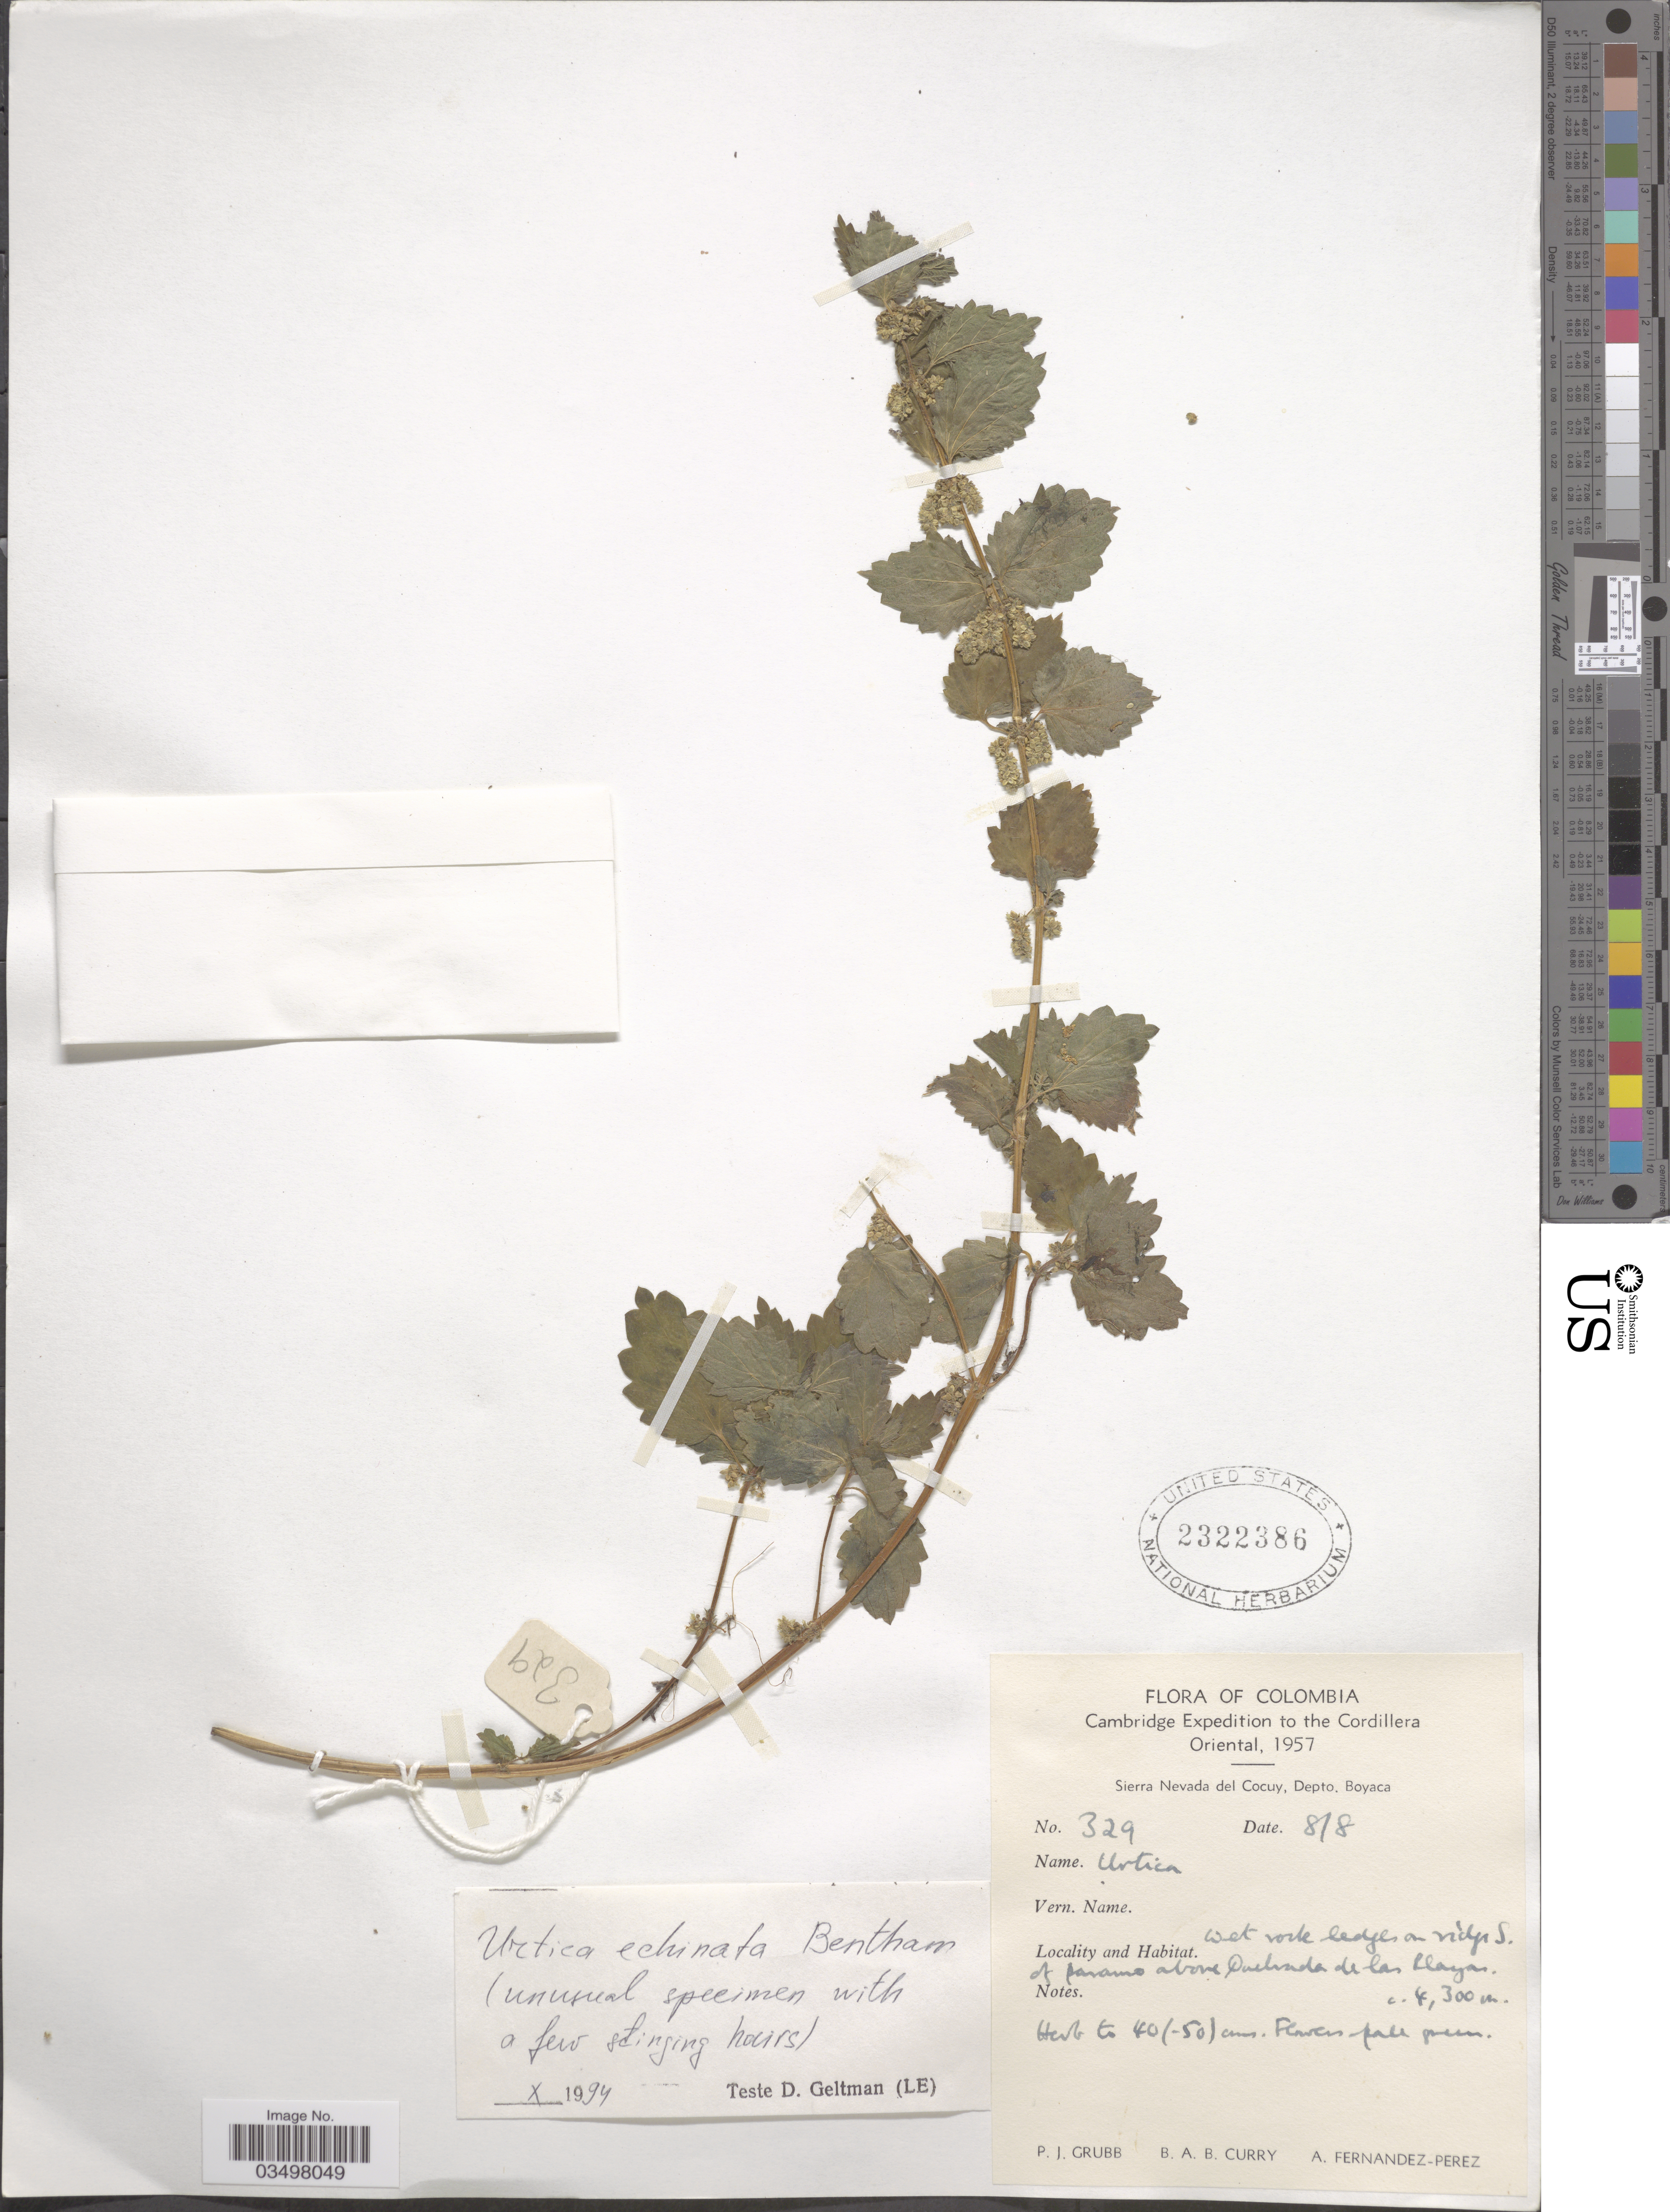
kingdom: Plantae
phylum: Tracheophyta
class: Magnoliopsida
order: Rosales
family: Urticaceae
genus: Urtica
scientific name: Urtica echinata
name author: Benth.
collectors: P. J. Grubb, B. A. B. Curry & A. Fernández-Pérez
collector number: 329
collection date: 1957-08-08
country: Colombia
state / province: Boyacá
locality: Cordillera Oriental. Sierra Nevada del Cocuy, Depto. Boyaca. On ridge S. of paramo above Quebrada de las Playas.*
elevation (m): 4300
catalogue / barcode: US 2322386